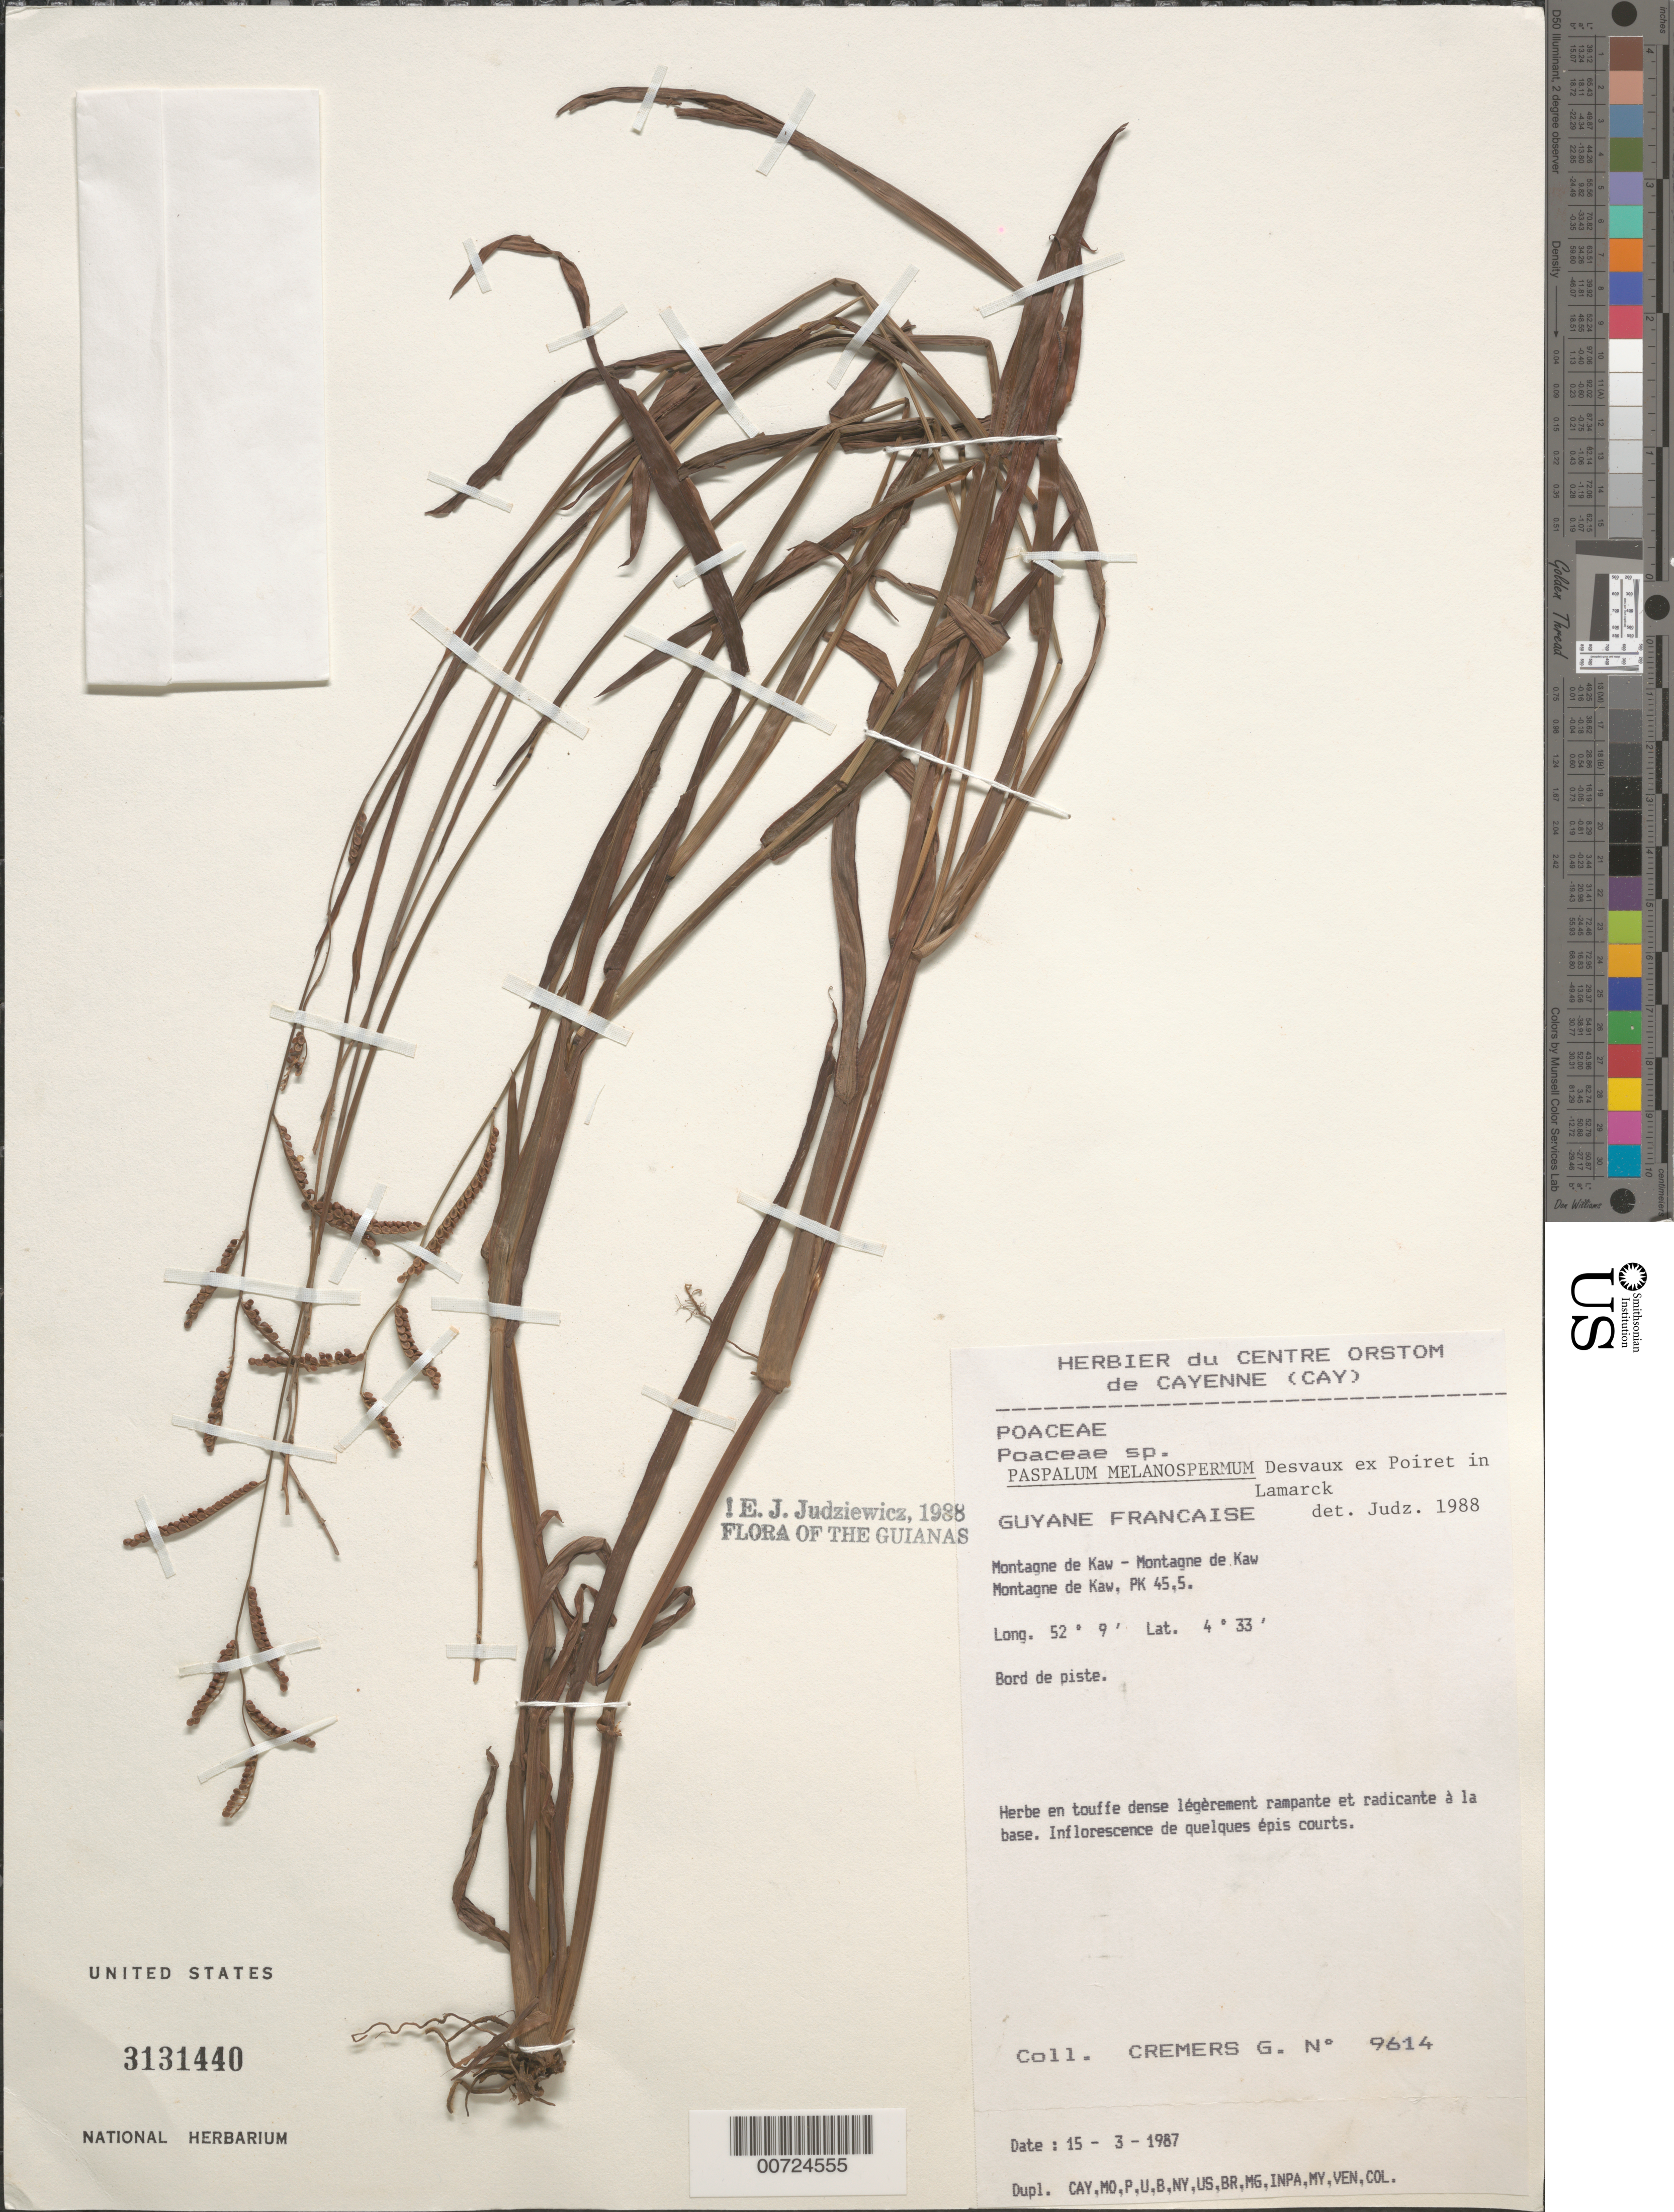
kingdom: Plantae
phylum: Tracheophyta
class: Liliopsida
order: Poales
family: Poaceae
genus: Paspalum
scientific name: Paspalum melanospermum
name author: Desv. ex Poir.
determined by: Judziewicz, E. J.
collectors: G. Cremers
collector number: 9614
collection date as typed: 15-Mar-87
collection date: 1987-03-15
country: French Guiana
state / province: Cayenne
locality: Cayenne, Montagne de Kaw, Pk. 45.5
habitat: Roadside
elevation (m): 75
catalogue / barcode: US 3131440